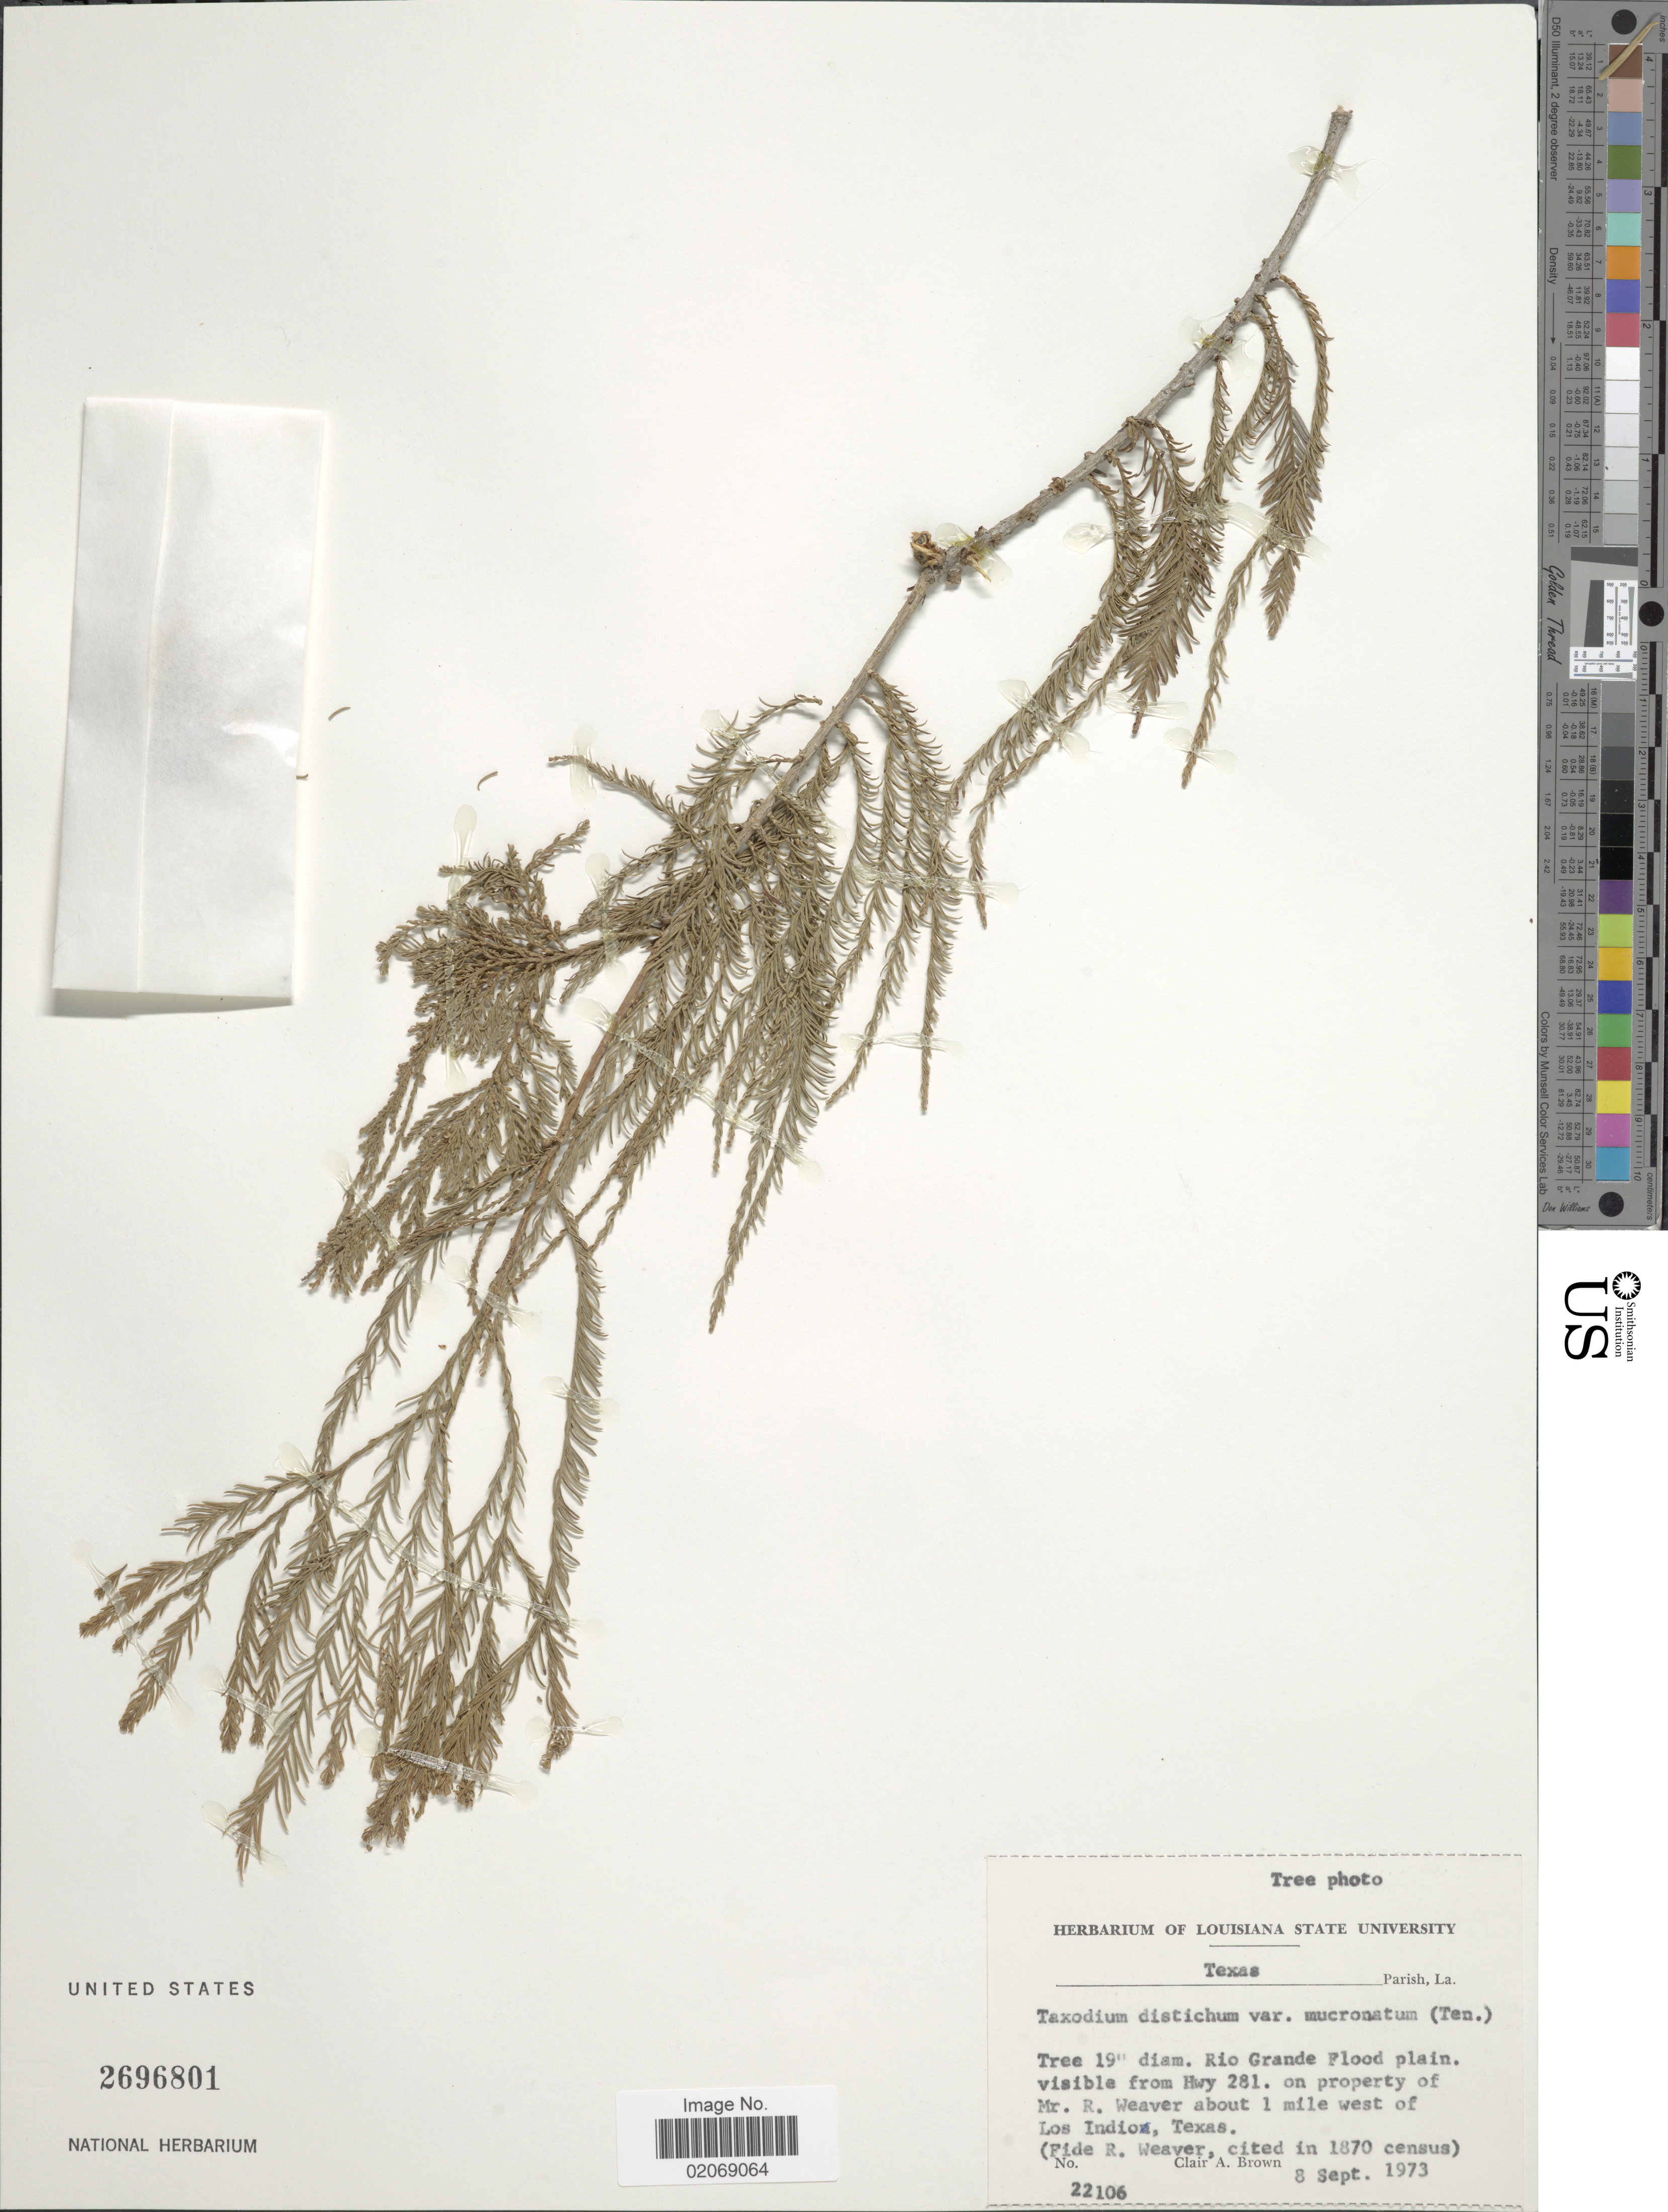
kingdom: Plantae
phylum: Tracheophyta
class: Pinopsida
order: Pinales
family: Cupressaceae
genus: Taxodium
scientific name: Taxodium mucronatum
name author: Ten.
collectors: C. A. Brown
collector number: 22103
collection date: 1973-07-08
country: United States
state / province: Texas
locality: Parish. La. [unsure placement] Rio Grande flood plain visible from Hwy 281. on property of Mr. R. Weaver about 1 mile west of Los Indio Texas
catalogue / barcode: US 2696801